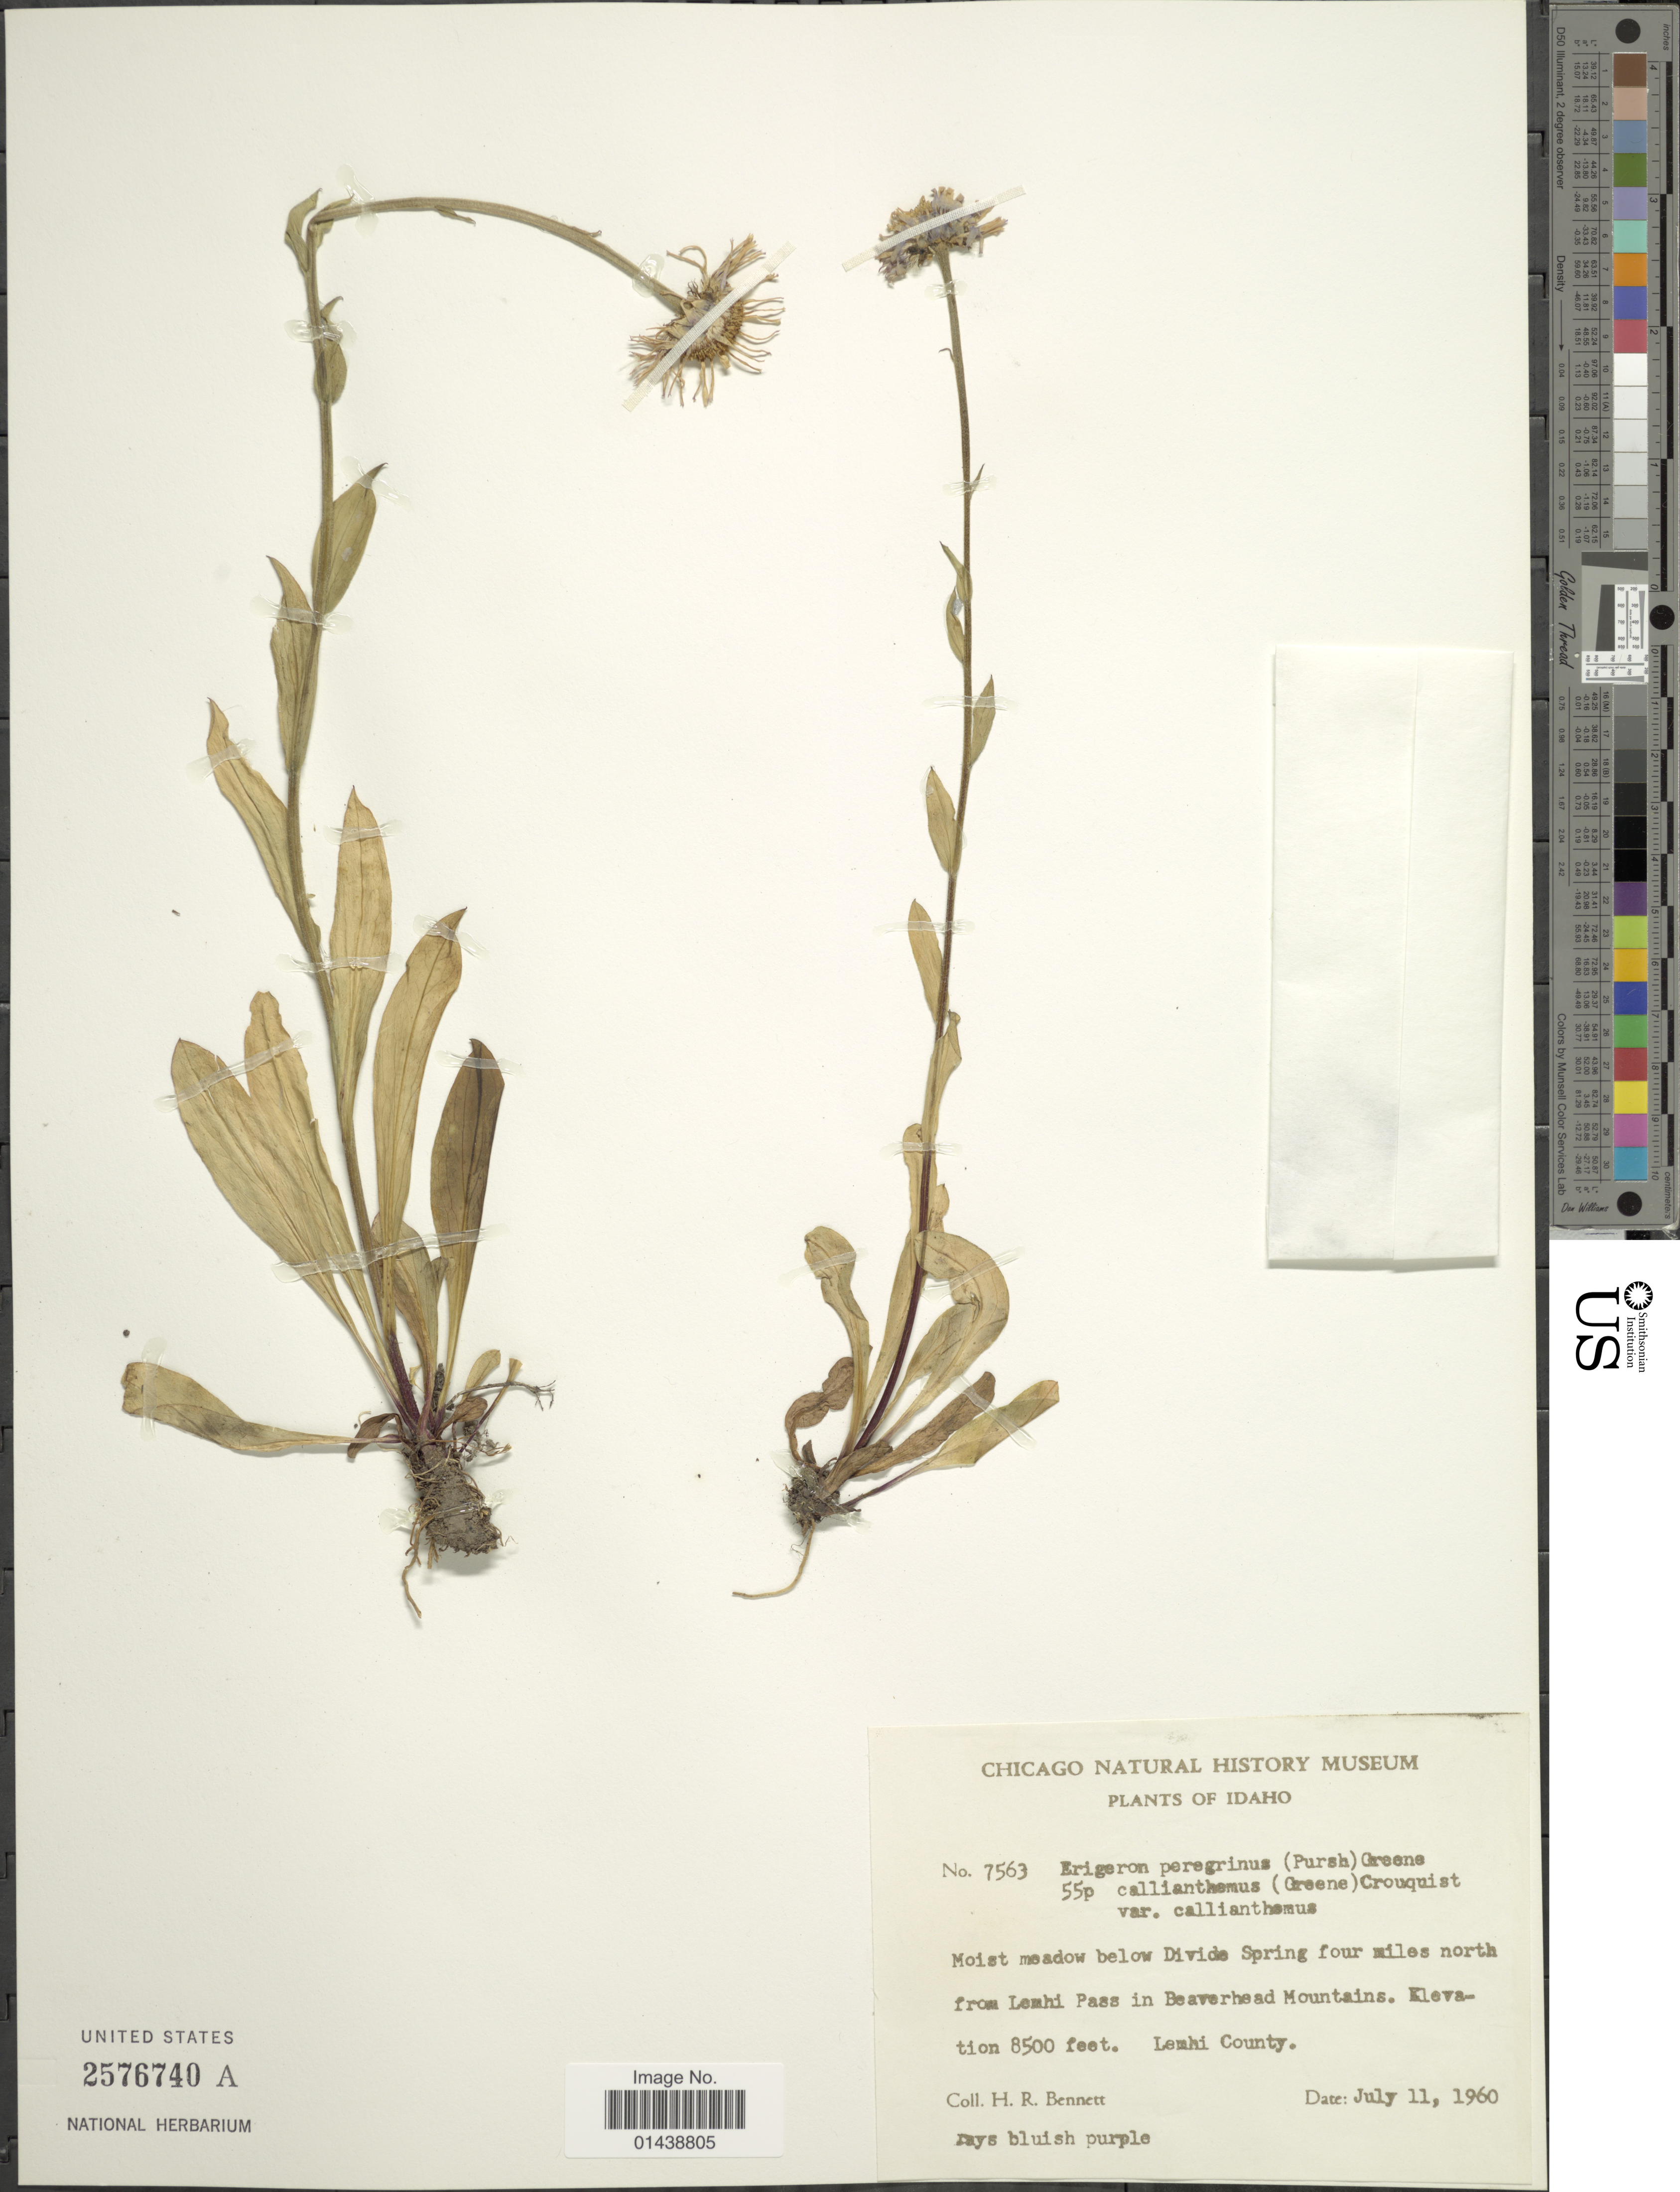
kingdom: Plantae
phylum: Tracheophyta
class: Magnoliopsida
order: Asterales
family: Asteraceae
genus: Erigeron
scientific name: Erigeron peregrinus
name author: (Banks ex Pursh) Greene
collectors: H. R. Bennett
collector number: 7563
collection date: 1960-07-11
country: United States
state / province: Idaho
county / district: Lemhi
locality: Below Divide Spring four miles north from Lemhi Pass in Beaverhead Mountains.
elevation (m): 2591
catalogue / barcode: US 2576740A